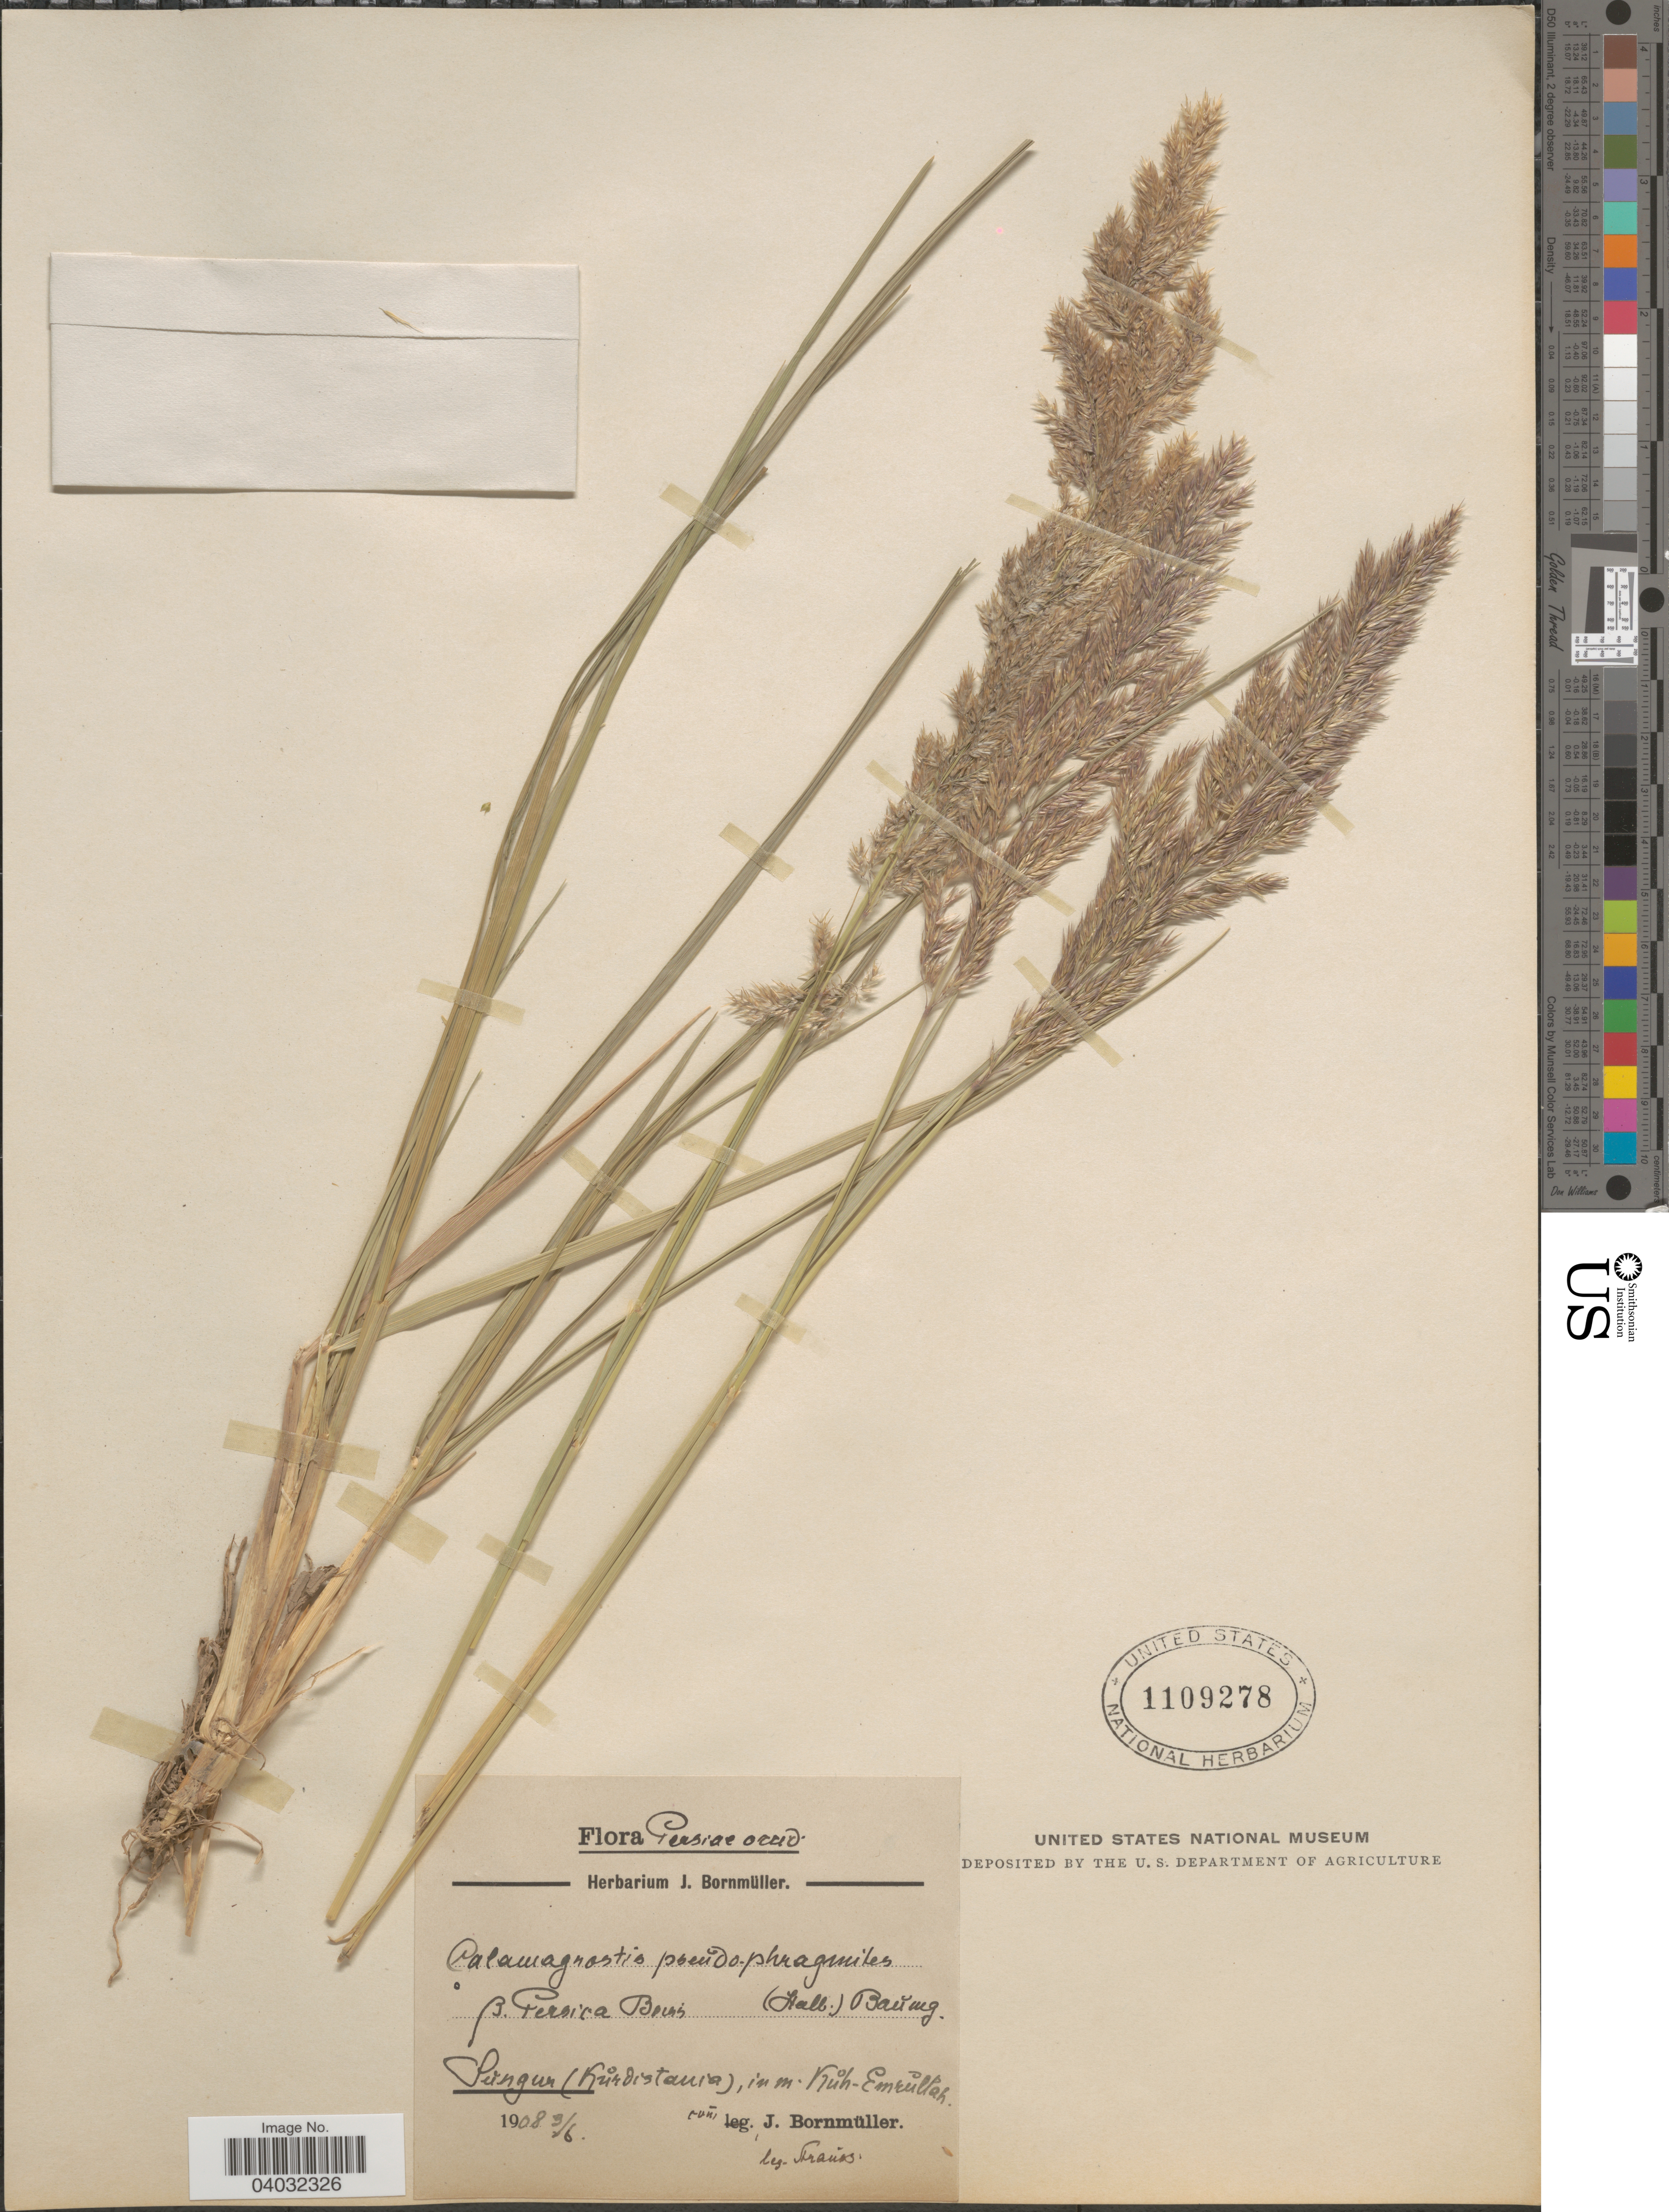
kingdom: Plantae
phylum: Tracheophyta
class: Liliopsida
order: Poales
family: Poaceae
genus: Calamagrostis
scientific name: Calamagrostis pseudophragmites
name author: (Haller f.) Koeler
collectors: -. Strauss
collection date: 1908-06-03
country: Iran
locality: Persiae occid. Süngun (Kůrdistania), in m. Kůh-Emrůllah.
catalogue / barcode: US 1109278